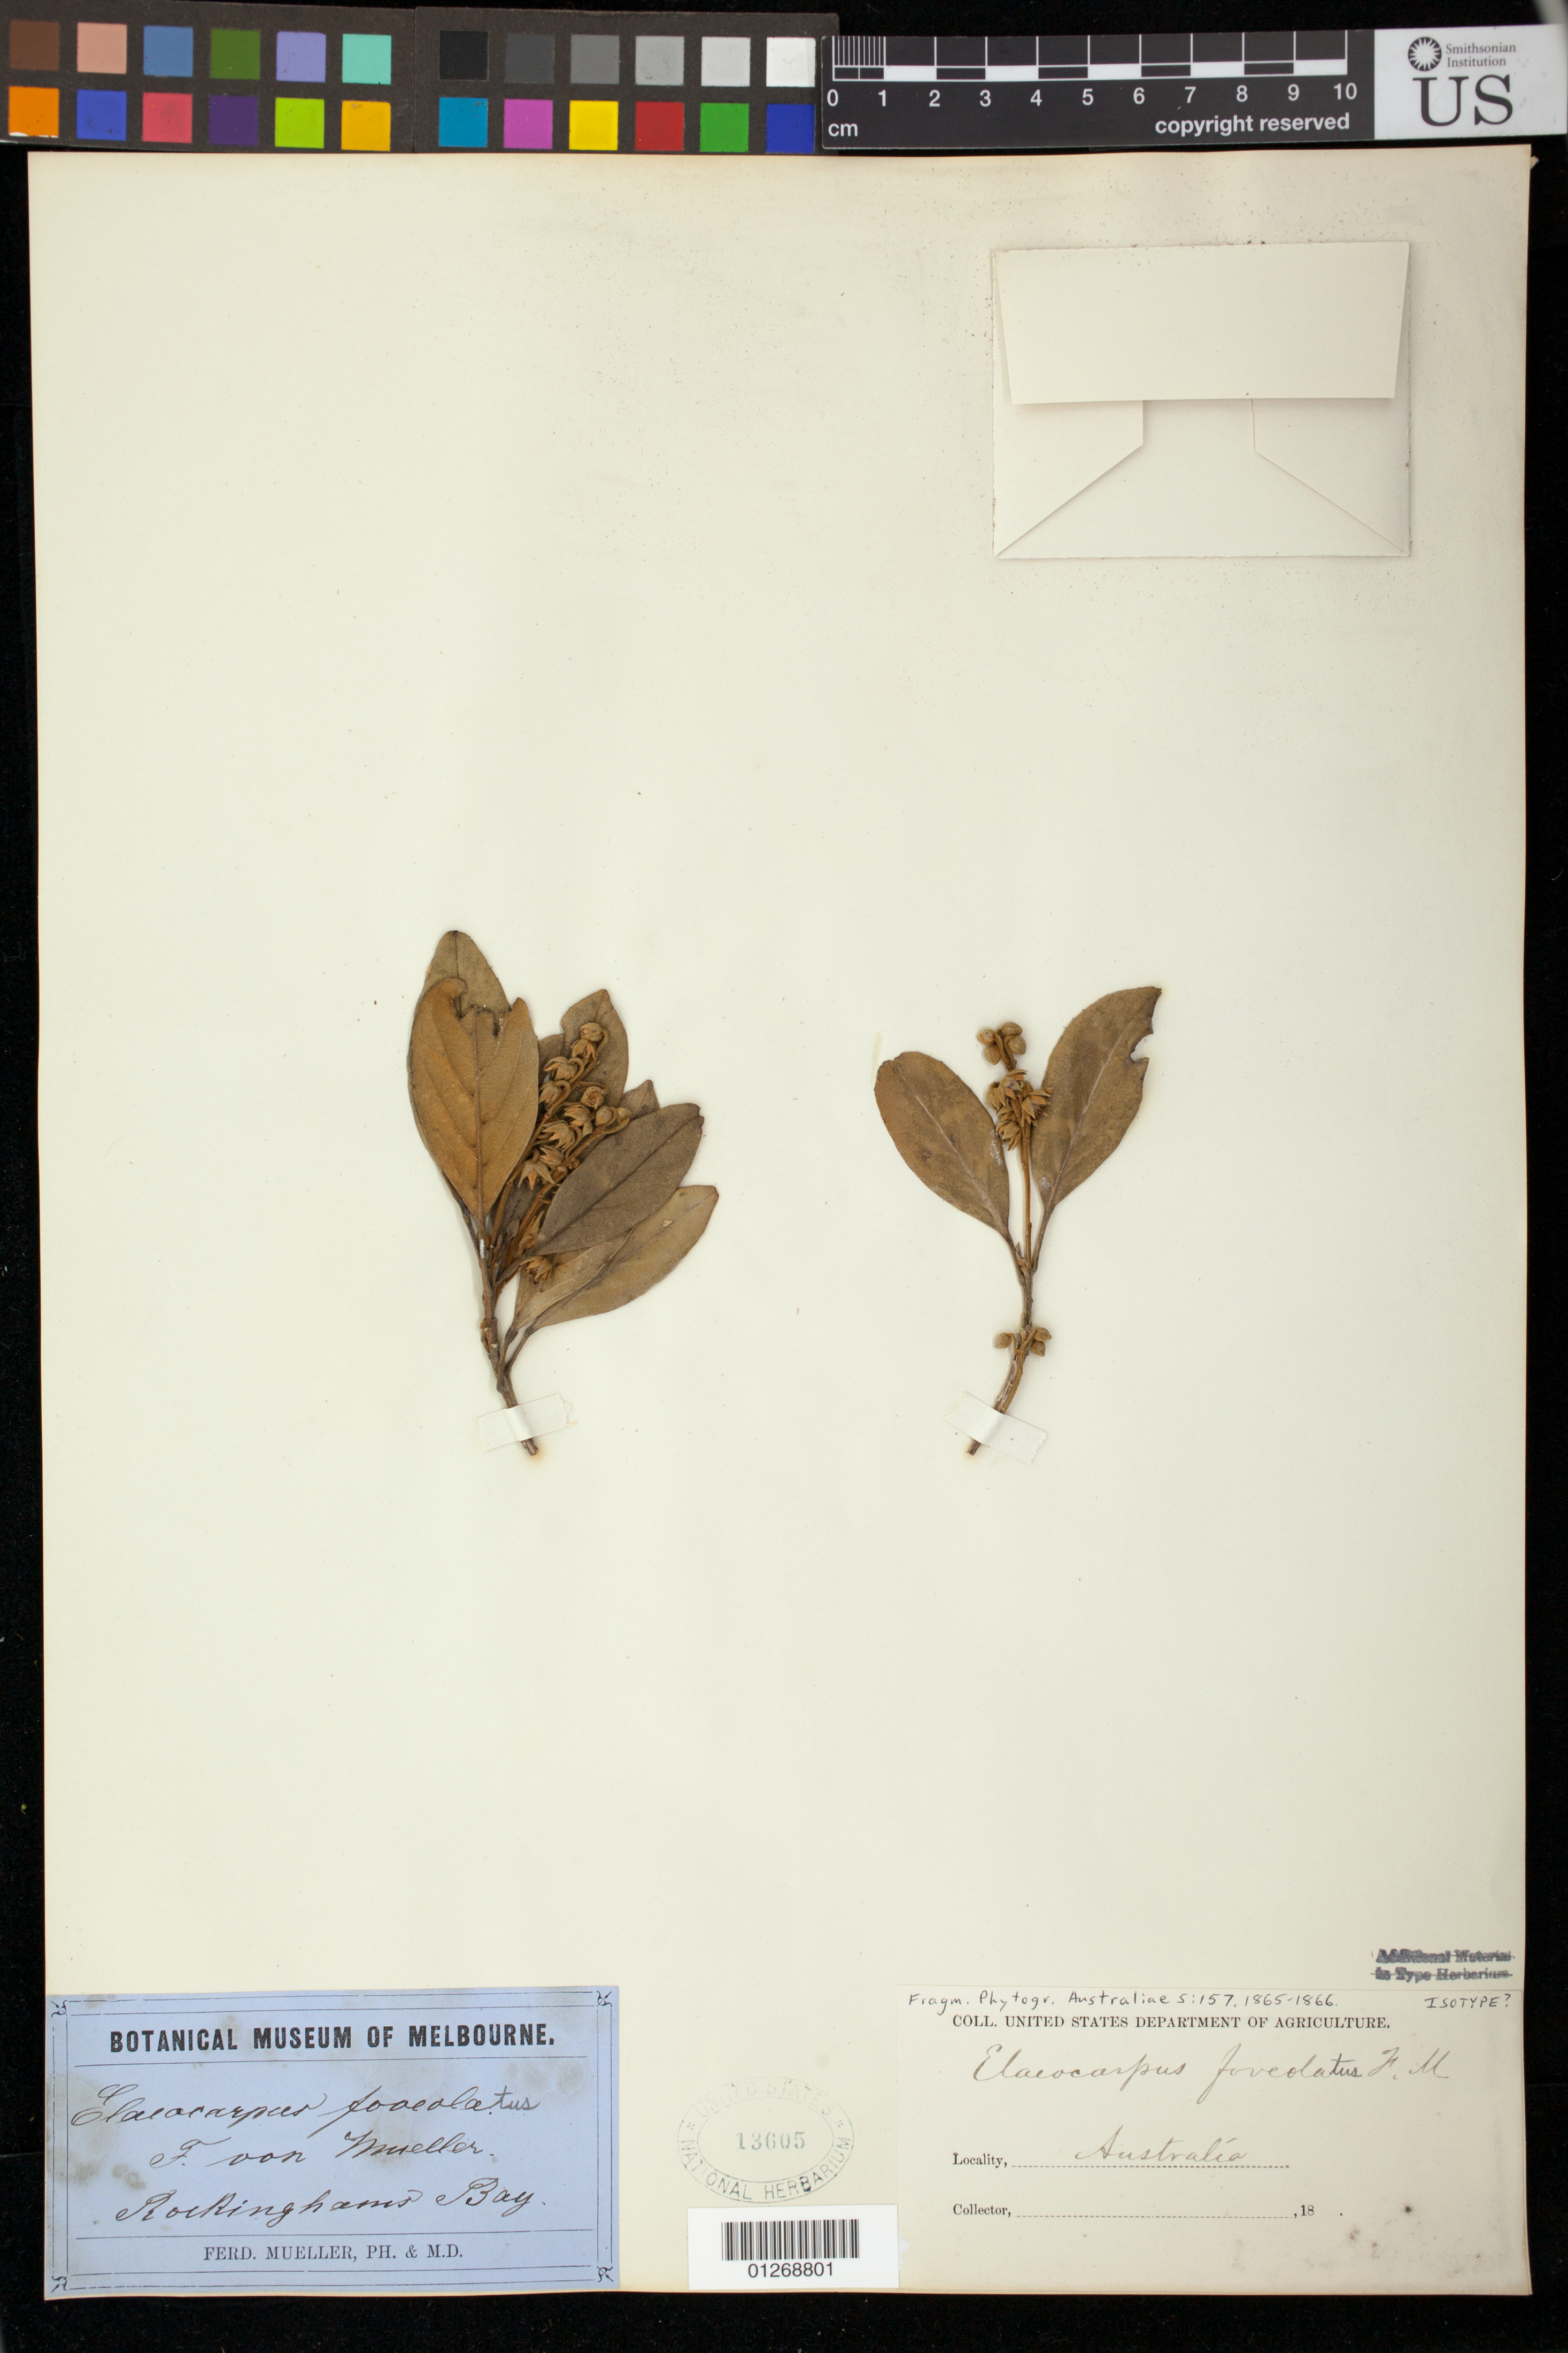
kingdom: Plantae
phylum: Tracheophyta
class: Magnoliopsida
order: Oxalidales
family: Elaeocarpaceae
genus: Elaeocarpus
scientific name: Elaeocarpus foveolatus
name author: F. Muell.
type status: Possible Type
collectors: J. Dallachy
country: Australia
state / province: Queensland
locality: Rockingham's Bay.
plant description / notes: Probably a type, but collector name not recorded on label (received with another sheet, USNH 13604, which does have collector as Dallachy, as cited in protologue).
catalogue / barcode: US 13605